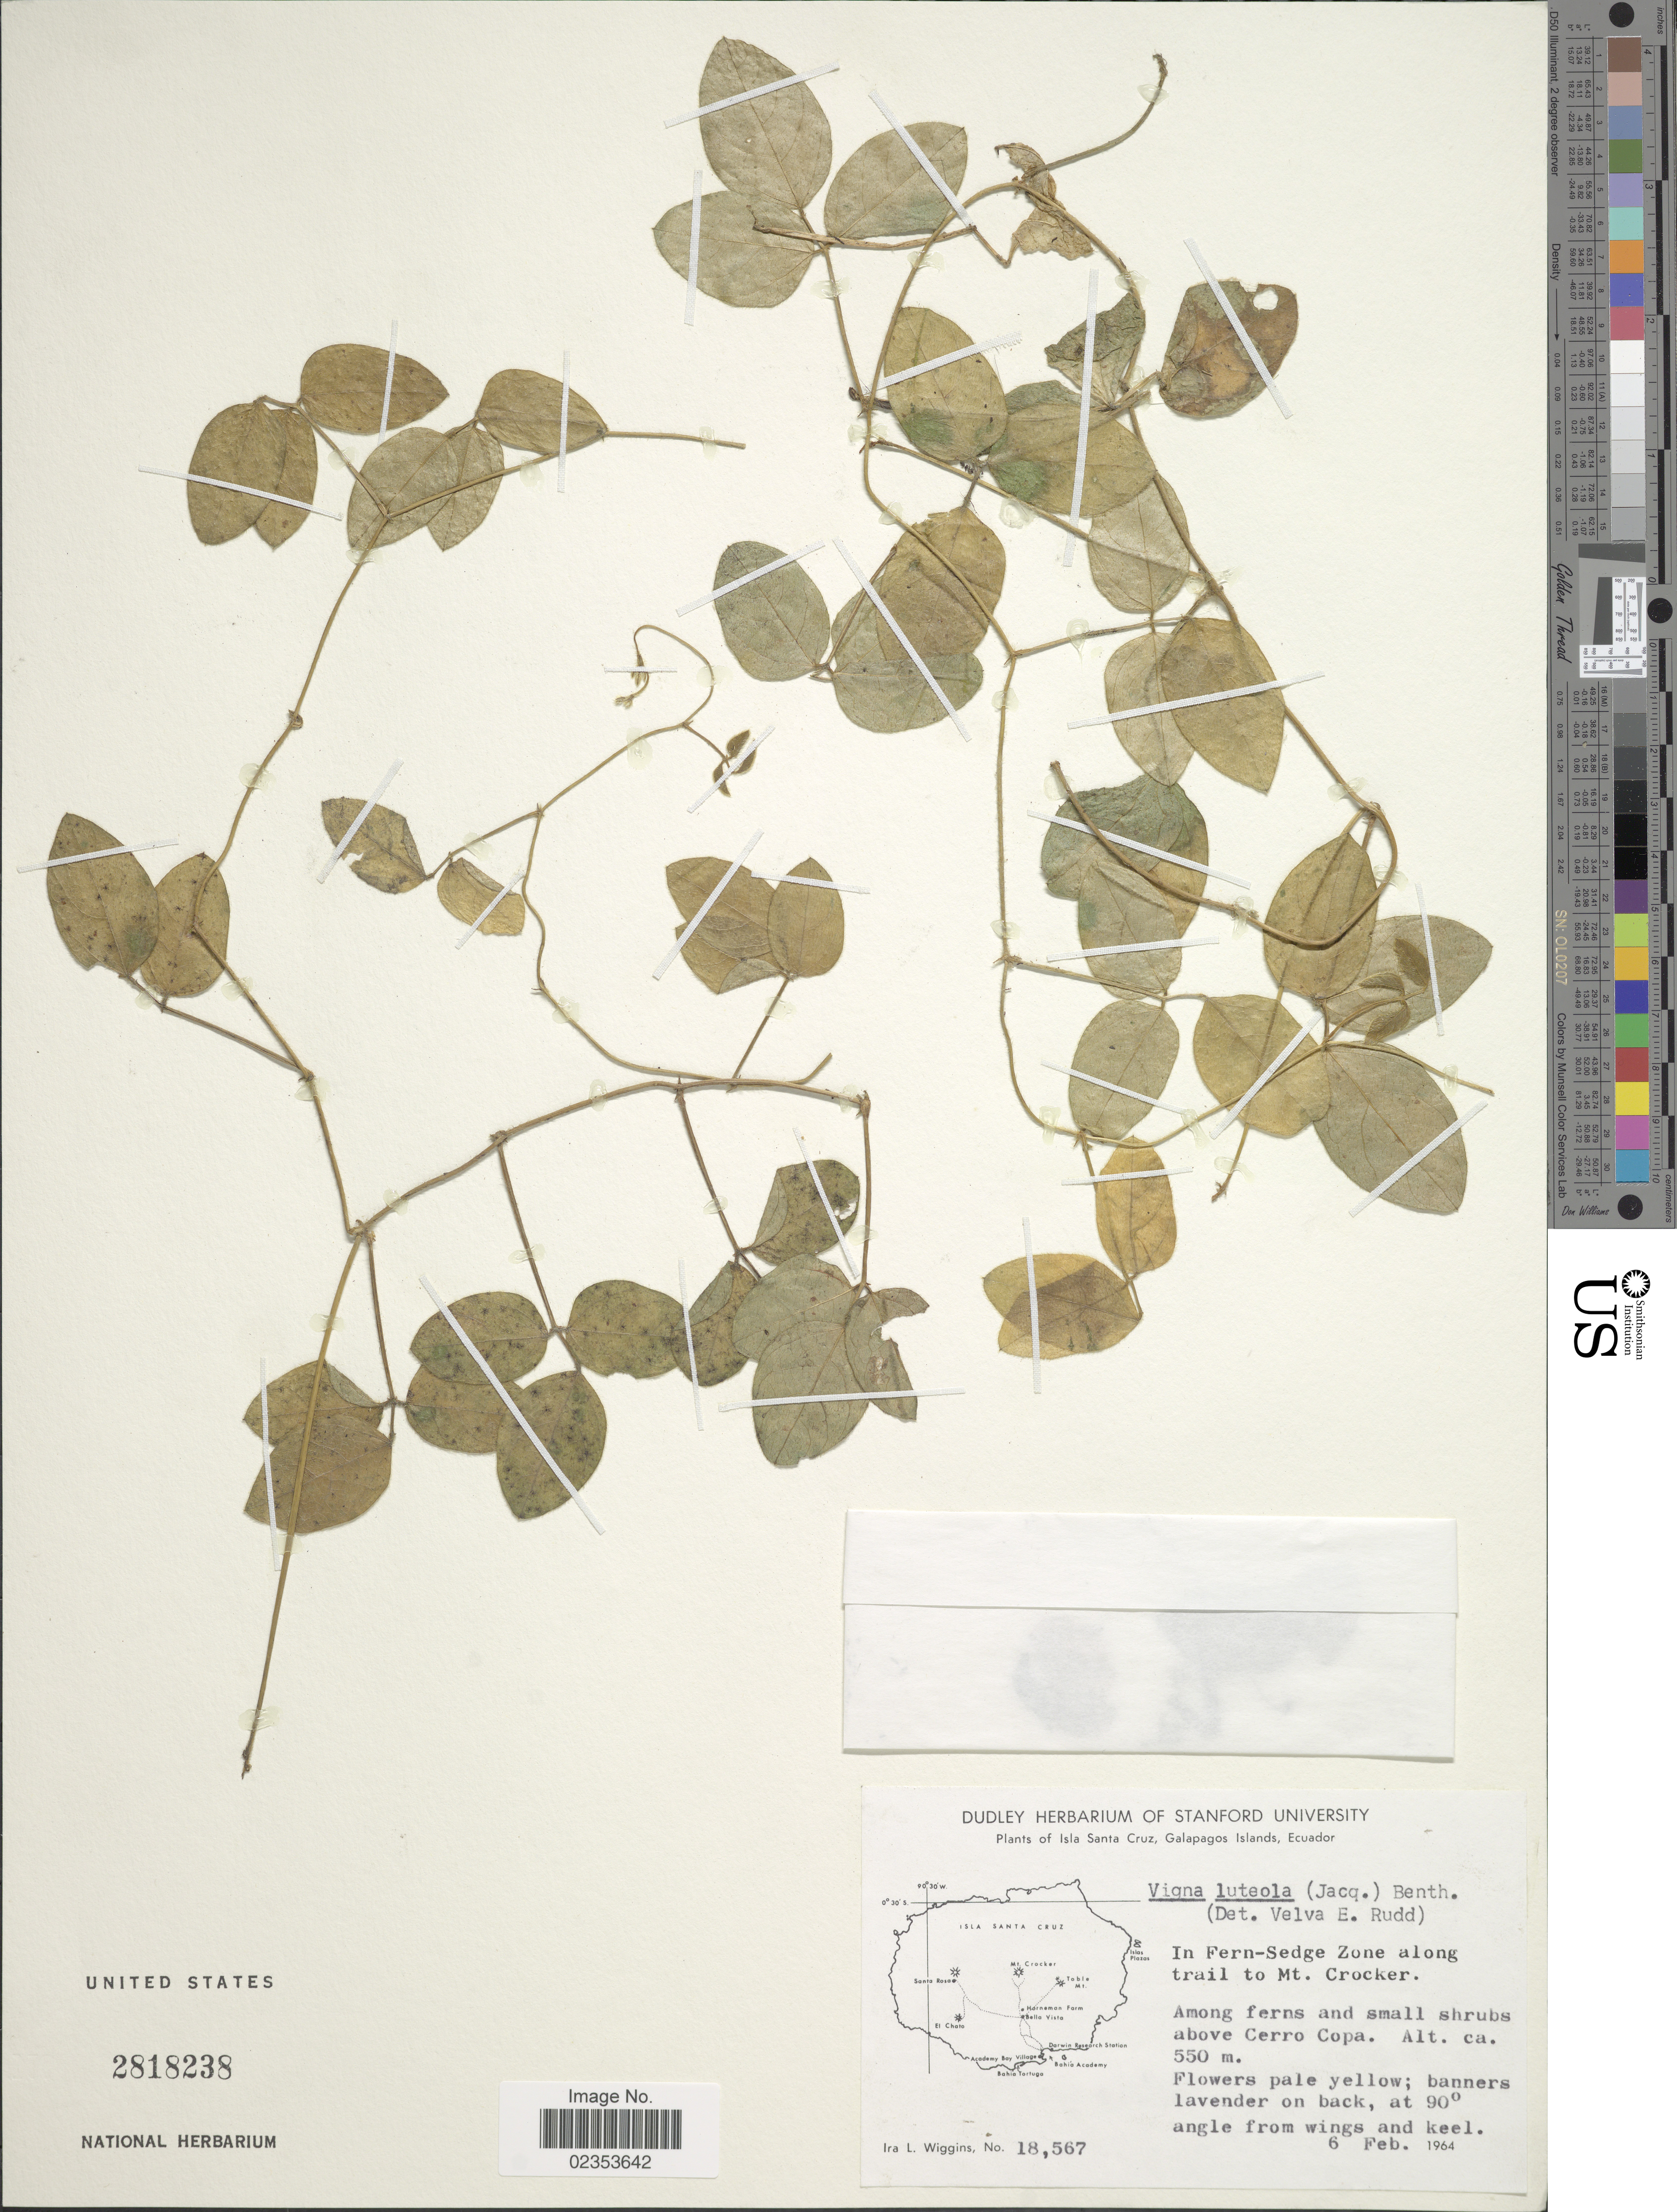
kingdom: Plantae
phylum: Tracheophyta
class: Magnoliopsida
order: Fabales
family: Fabaceae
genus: Vigna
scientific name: Vigna luteola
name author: (Jacq.) Benth.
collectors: I. L. Wiggins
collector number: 18567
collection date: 1964-02-06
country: Ecuador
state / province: Colón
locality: Isla Santa Cruz, Galapagos Islands. In Fern-Sedge Zone along trail to Mt. Crocker. Among ferns and small shrubs above Cerro Copa.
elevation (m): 550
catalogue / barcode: US 2818238